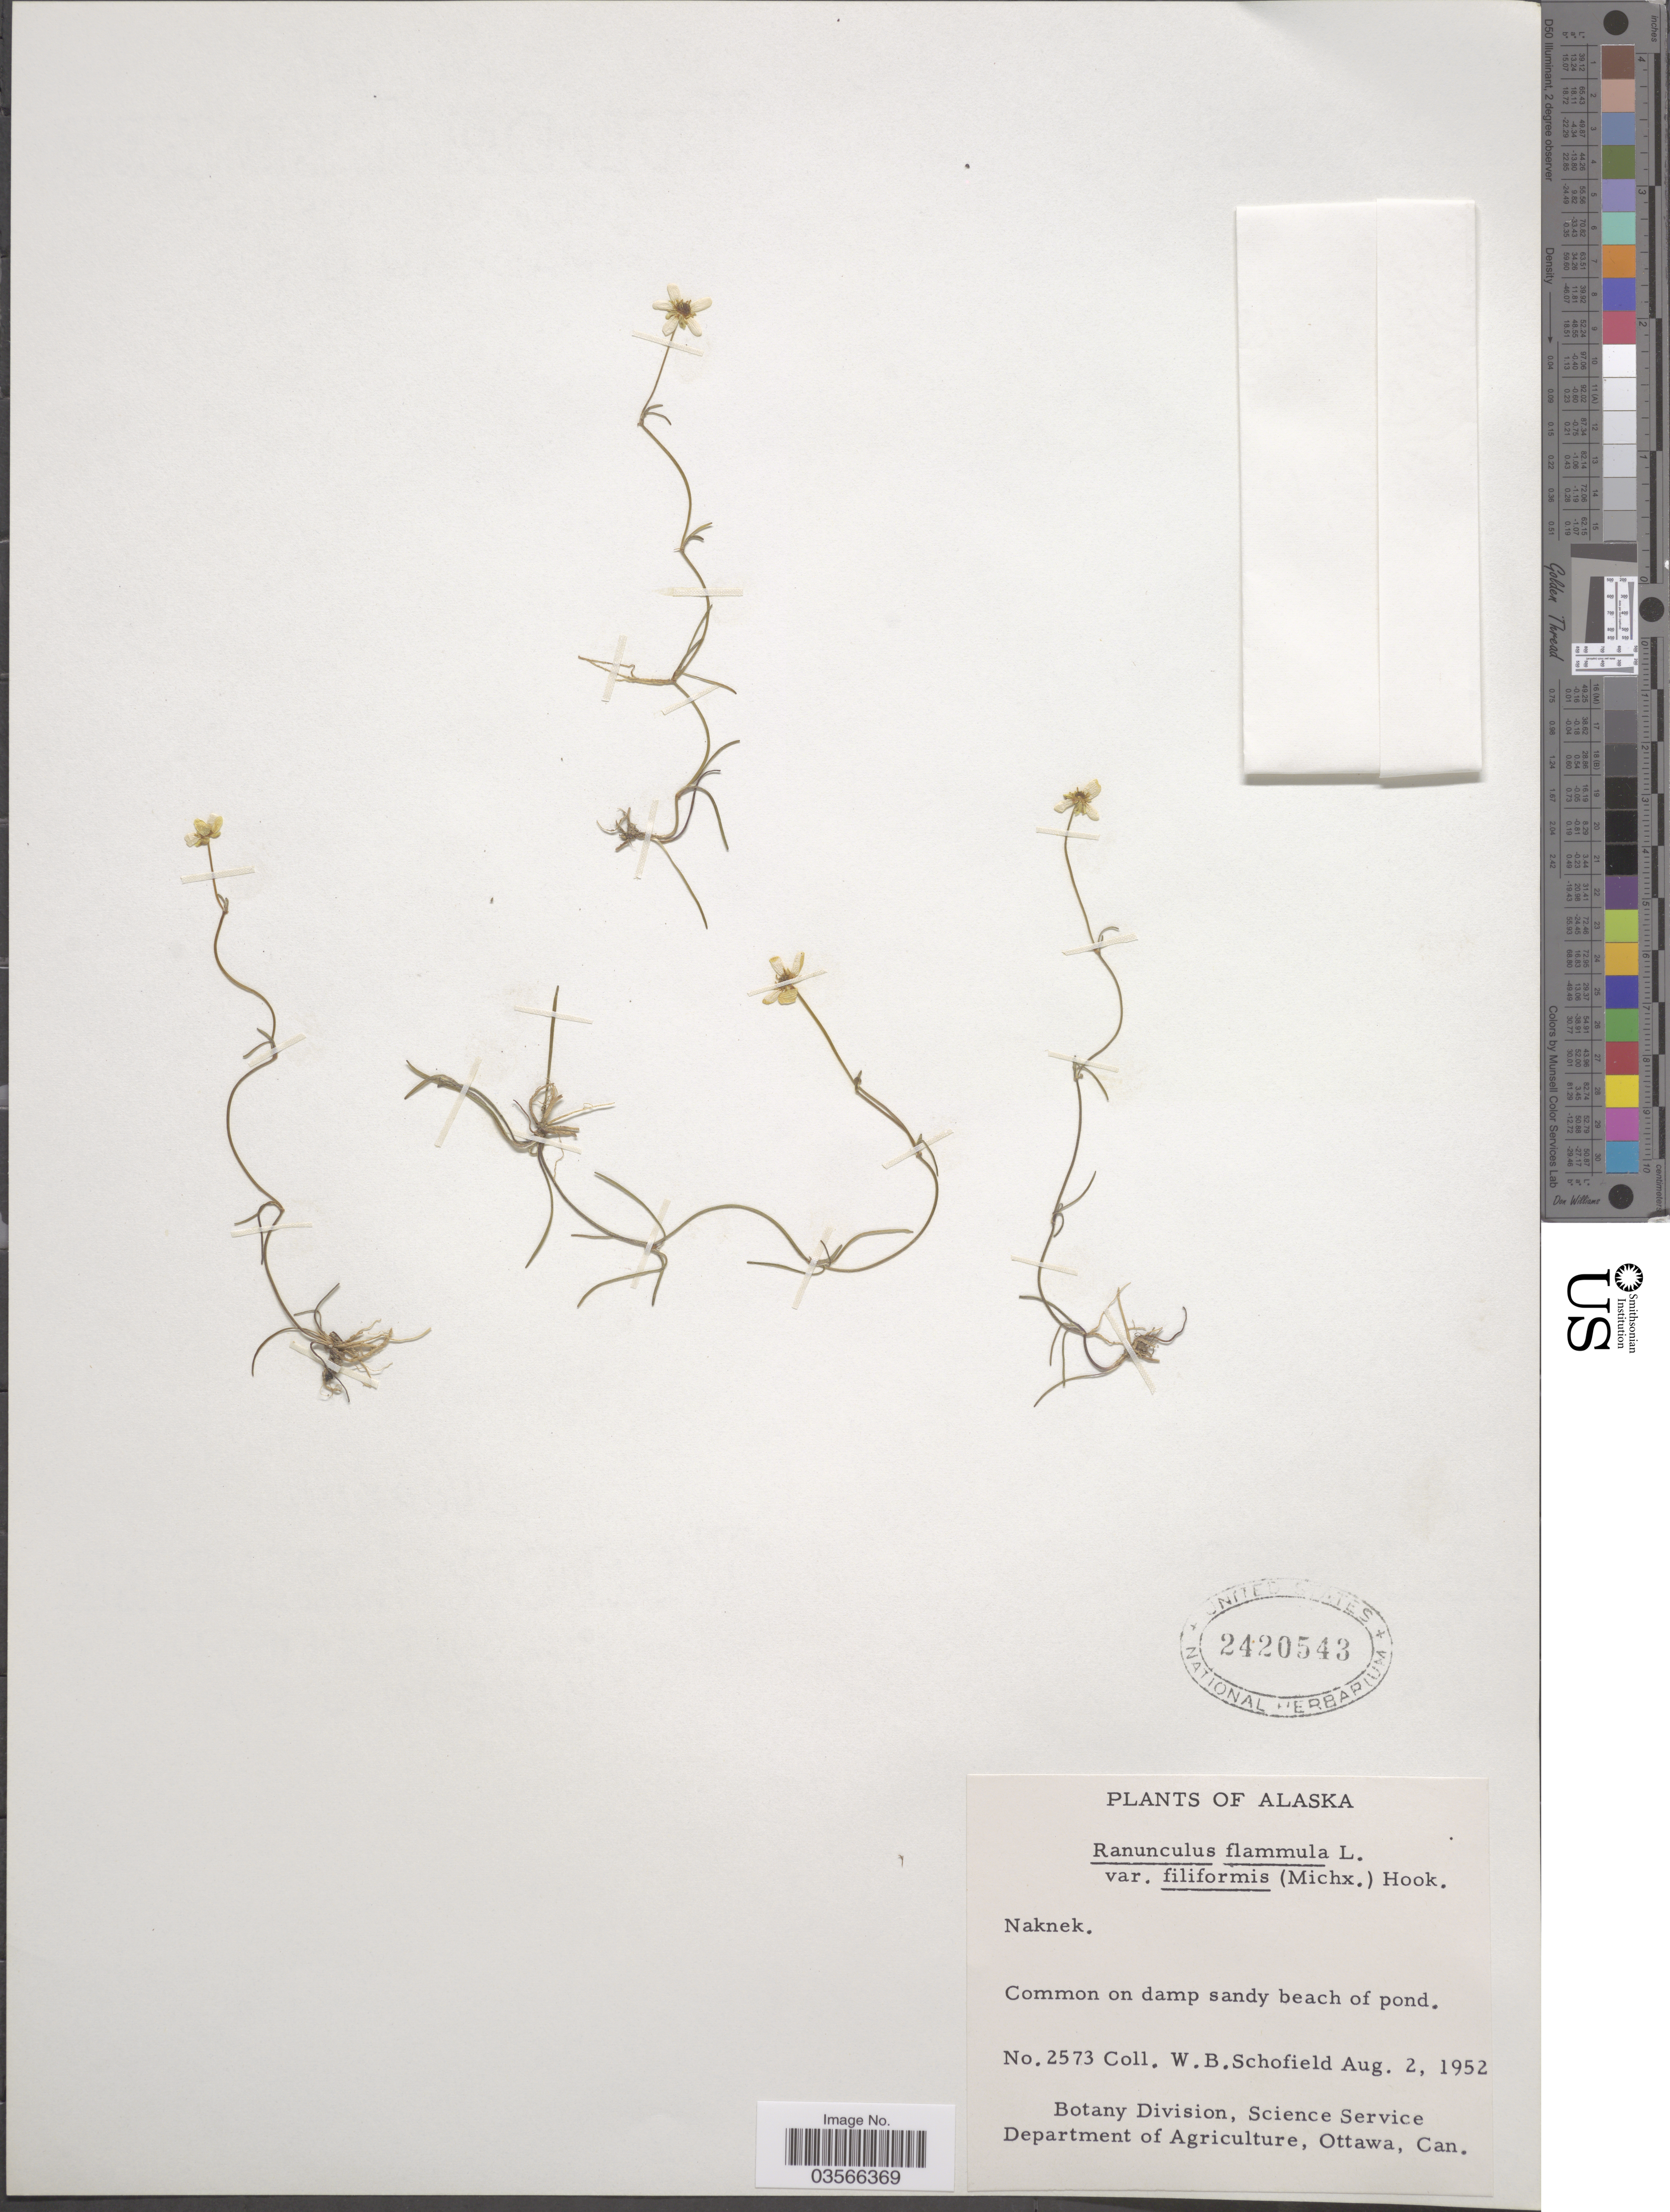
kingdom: Plantae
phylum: Tracheophyta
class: Magnoliopsida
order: Ranunculales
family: Ranunculaceae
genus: Ranunculus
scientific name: Ranunculus flammula var. filiformis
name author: (Michx.) Hook.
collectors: W. Schofield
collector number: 2573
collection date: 1952-08-02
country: United States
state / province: Alaska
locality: Naknek.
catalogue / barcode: US 2420543